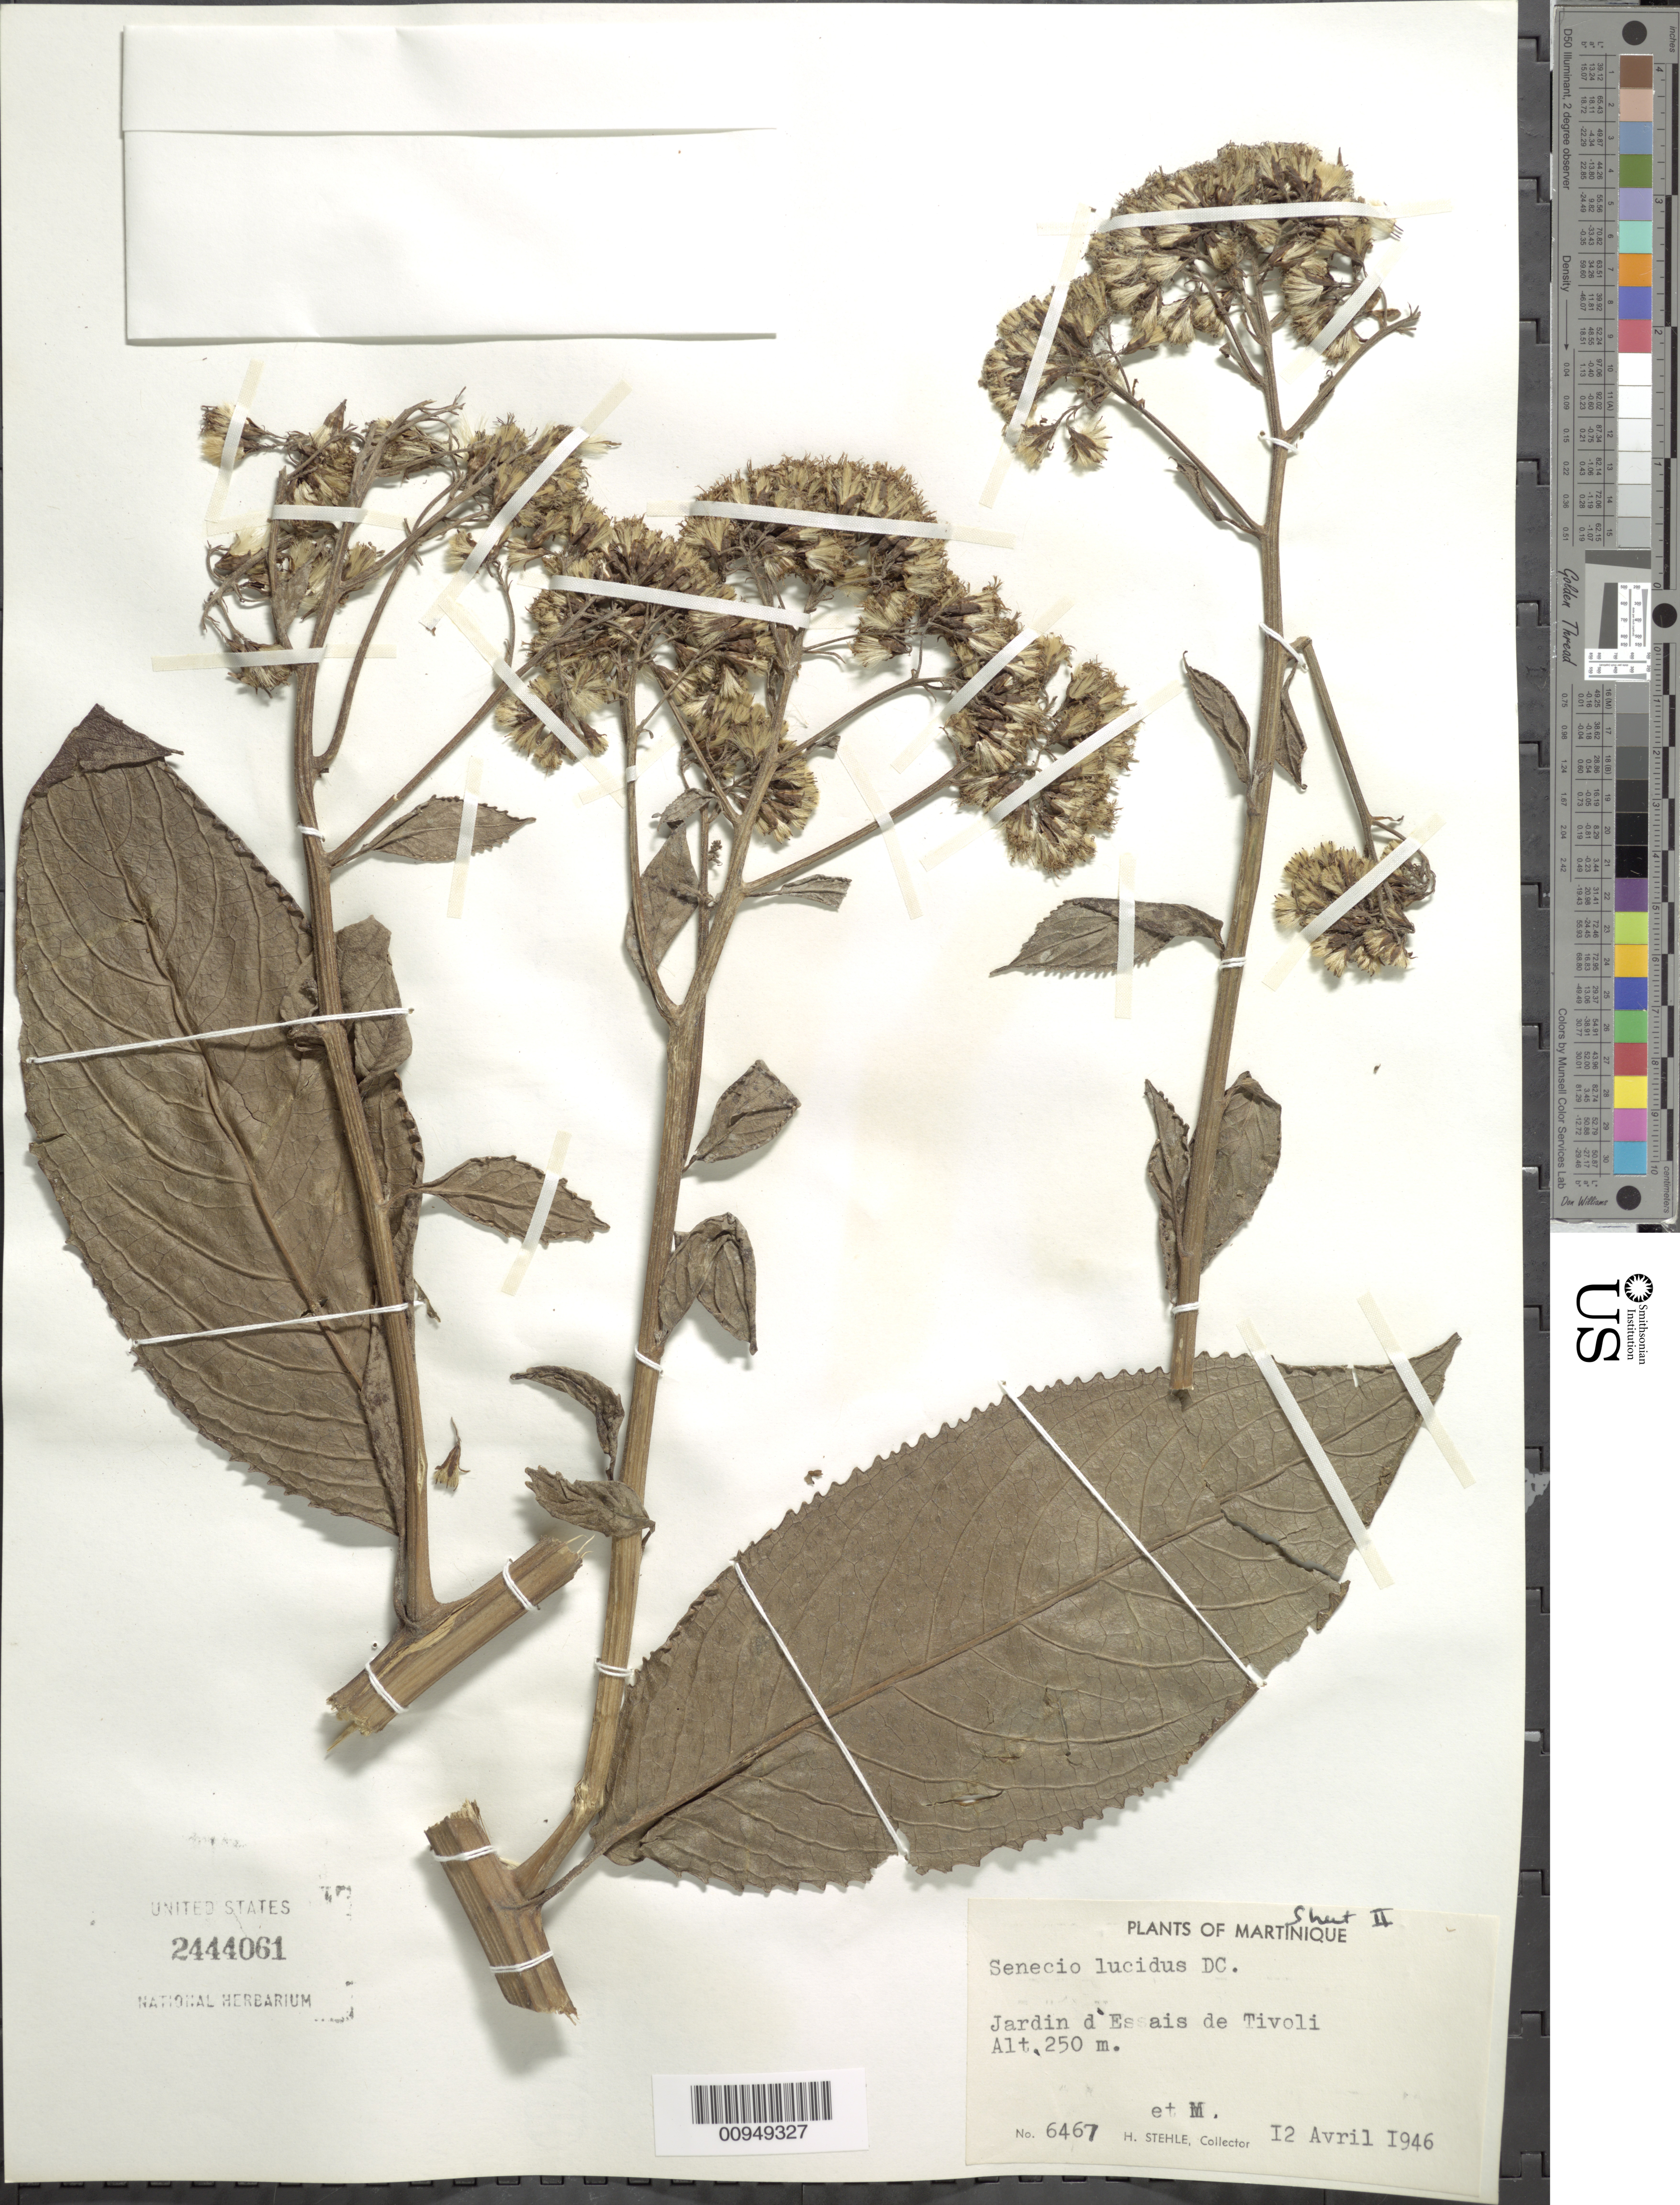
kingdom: Plantae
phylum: Tracheophyta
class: Magnoliopsida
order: Asterales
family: Asteraceae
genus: Senecio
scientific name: Senecio lucidus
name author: (Sw.) DC.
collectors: H. Stehlé & M. Stehlé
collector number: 6467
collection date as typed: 12 Apr 1946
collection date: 1946-04-12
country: Martinique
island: Martinique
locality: Jardin d'Essais de Tivoli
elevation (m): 250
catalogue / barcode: US 2444061